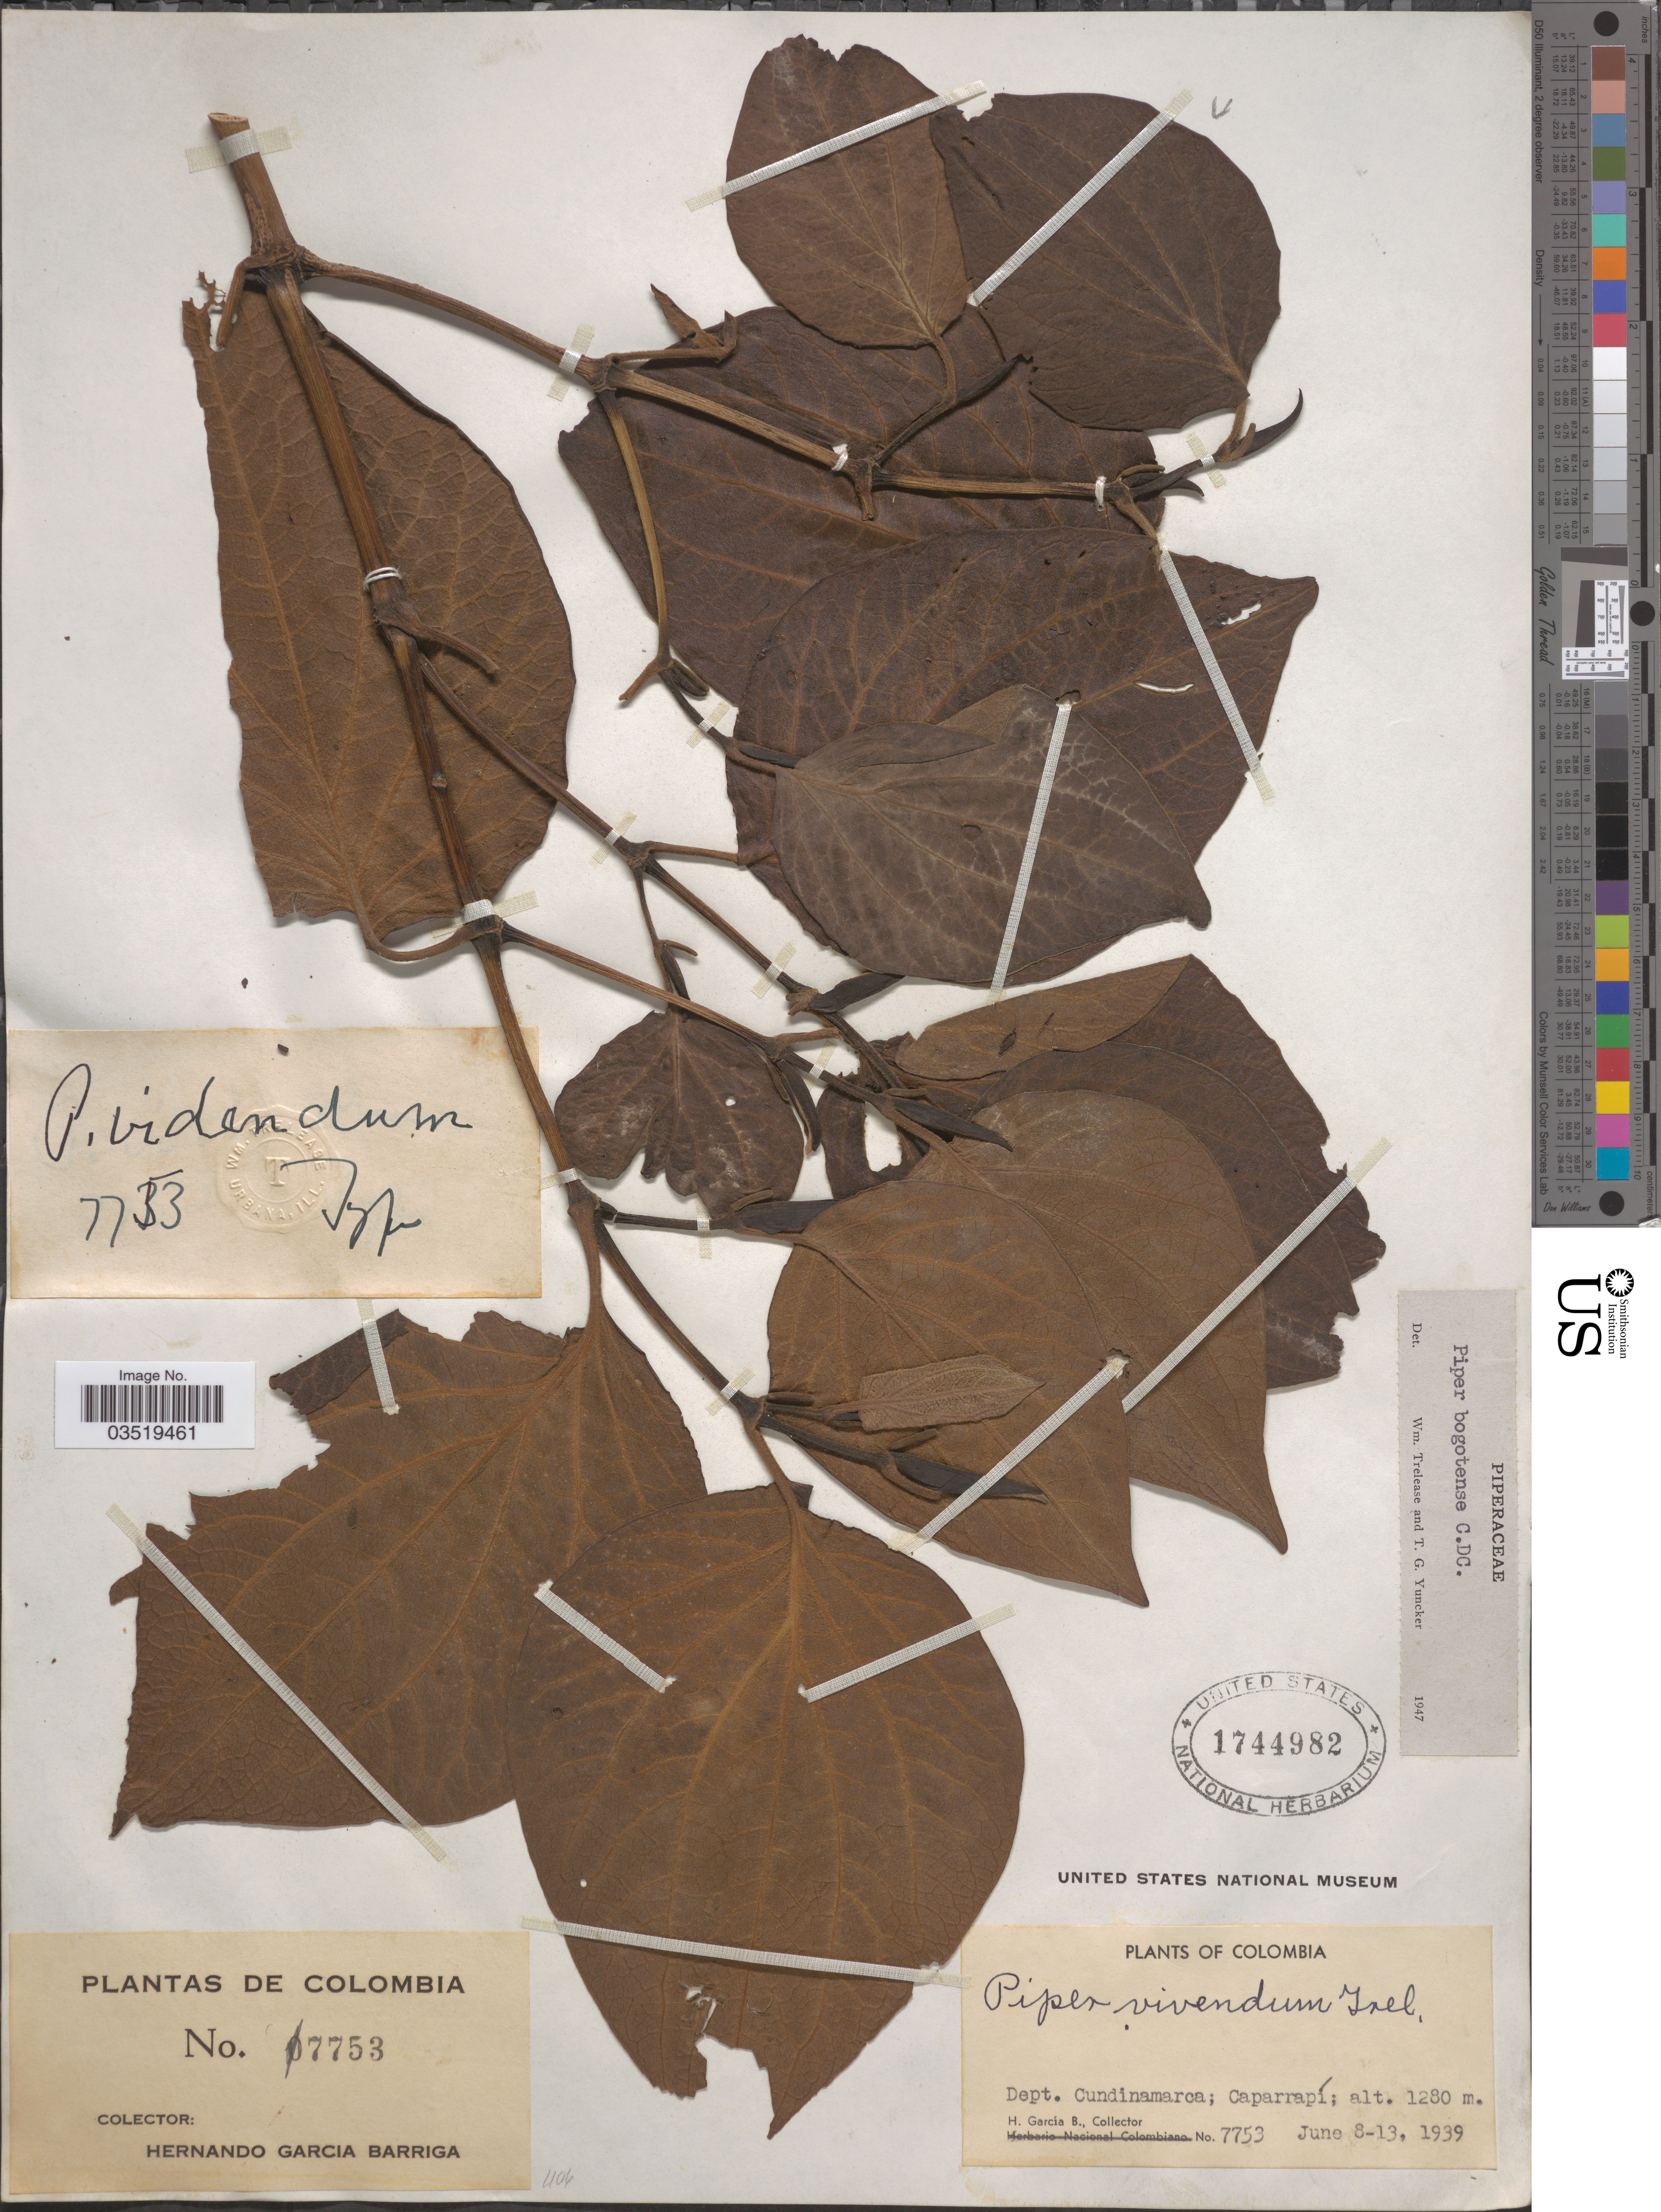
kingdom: Plantae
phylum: Tracheophyta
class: Magnoliopsida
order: Piperales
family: Piperaceae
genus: Piper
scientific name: Piper bogotense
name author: C. DC.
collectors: H. García B.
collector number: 7753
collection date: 1939-06-08/1939-06-13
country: Colombia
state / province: Cundinamarca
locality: Dept. Cundinamarca; Caparrapí.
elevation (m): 1280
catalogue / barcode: US 1744982